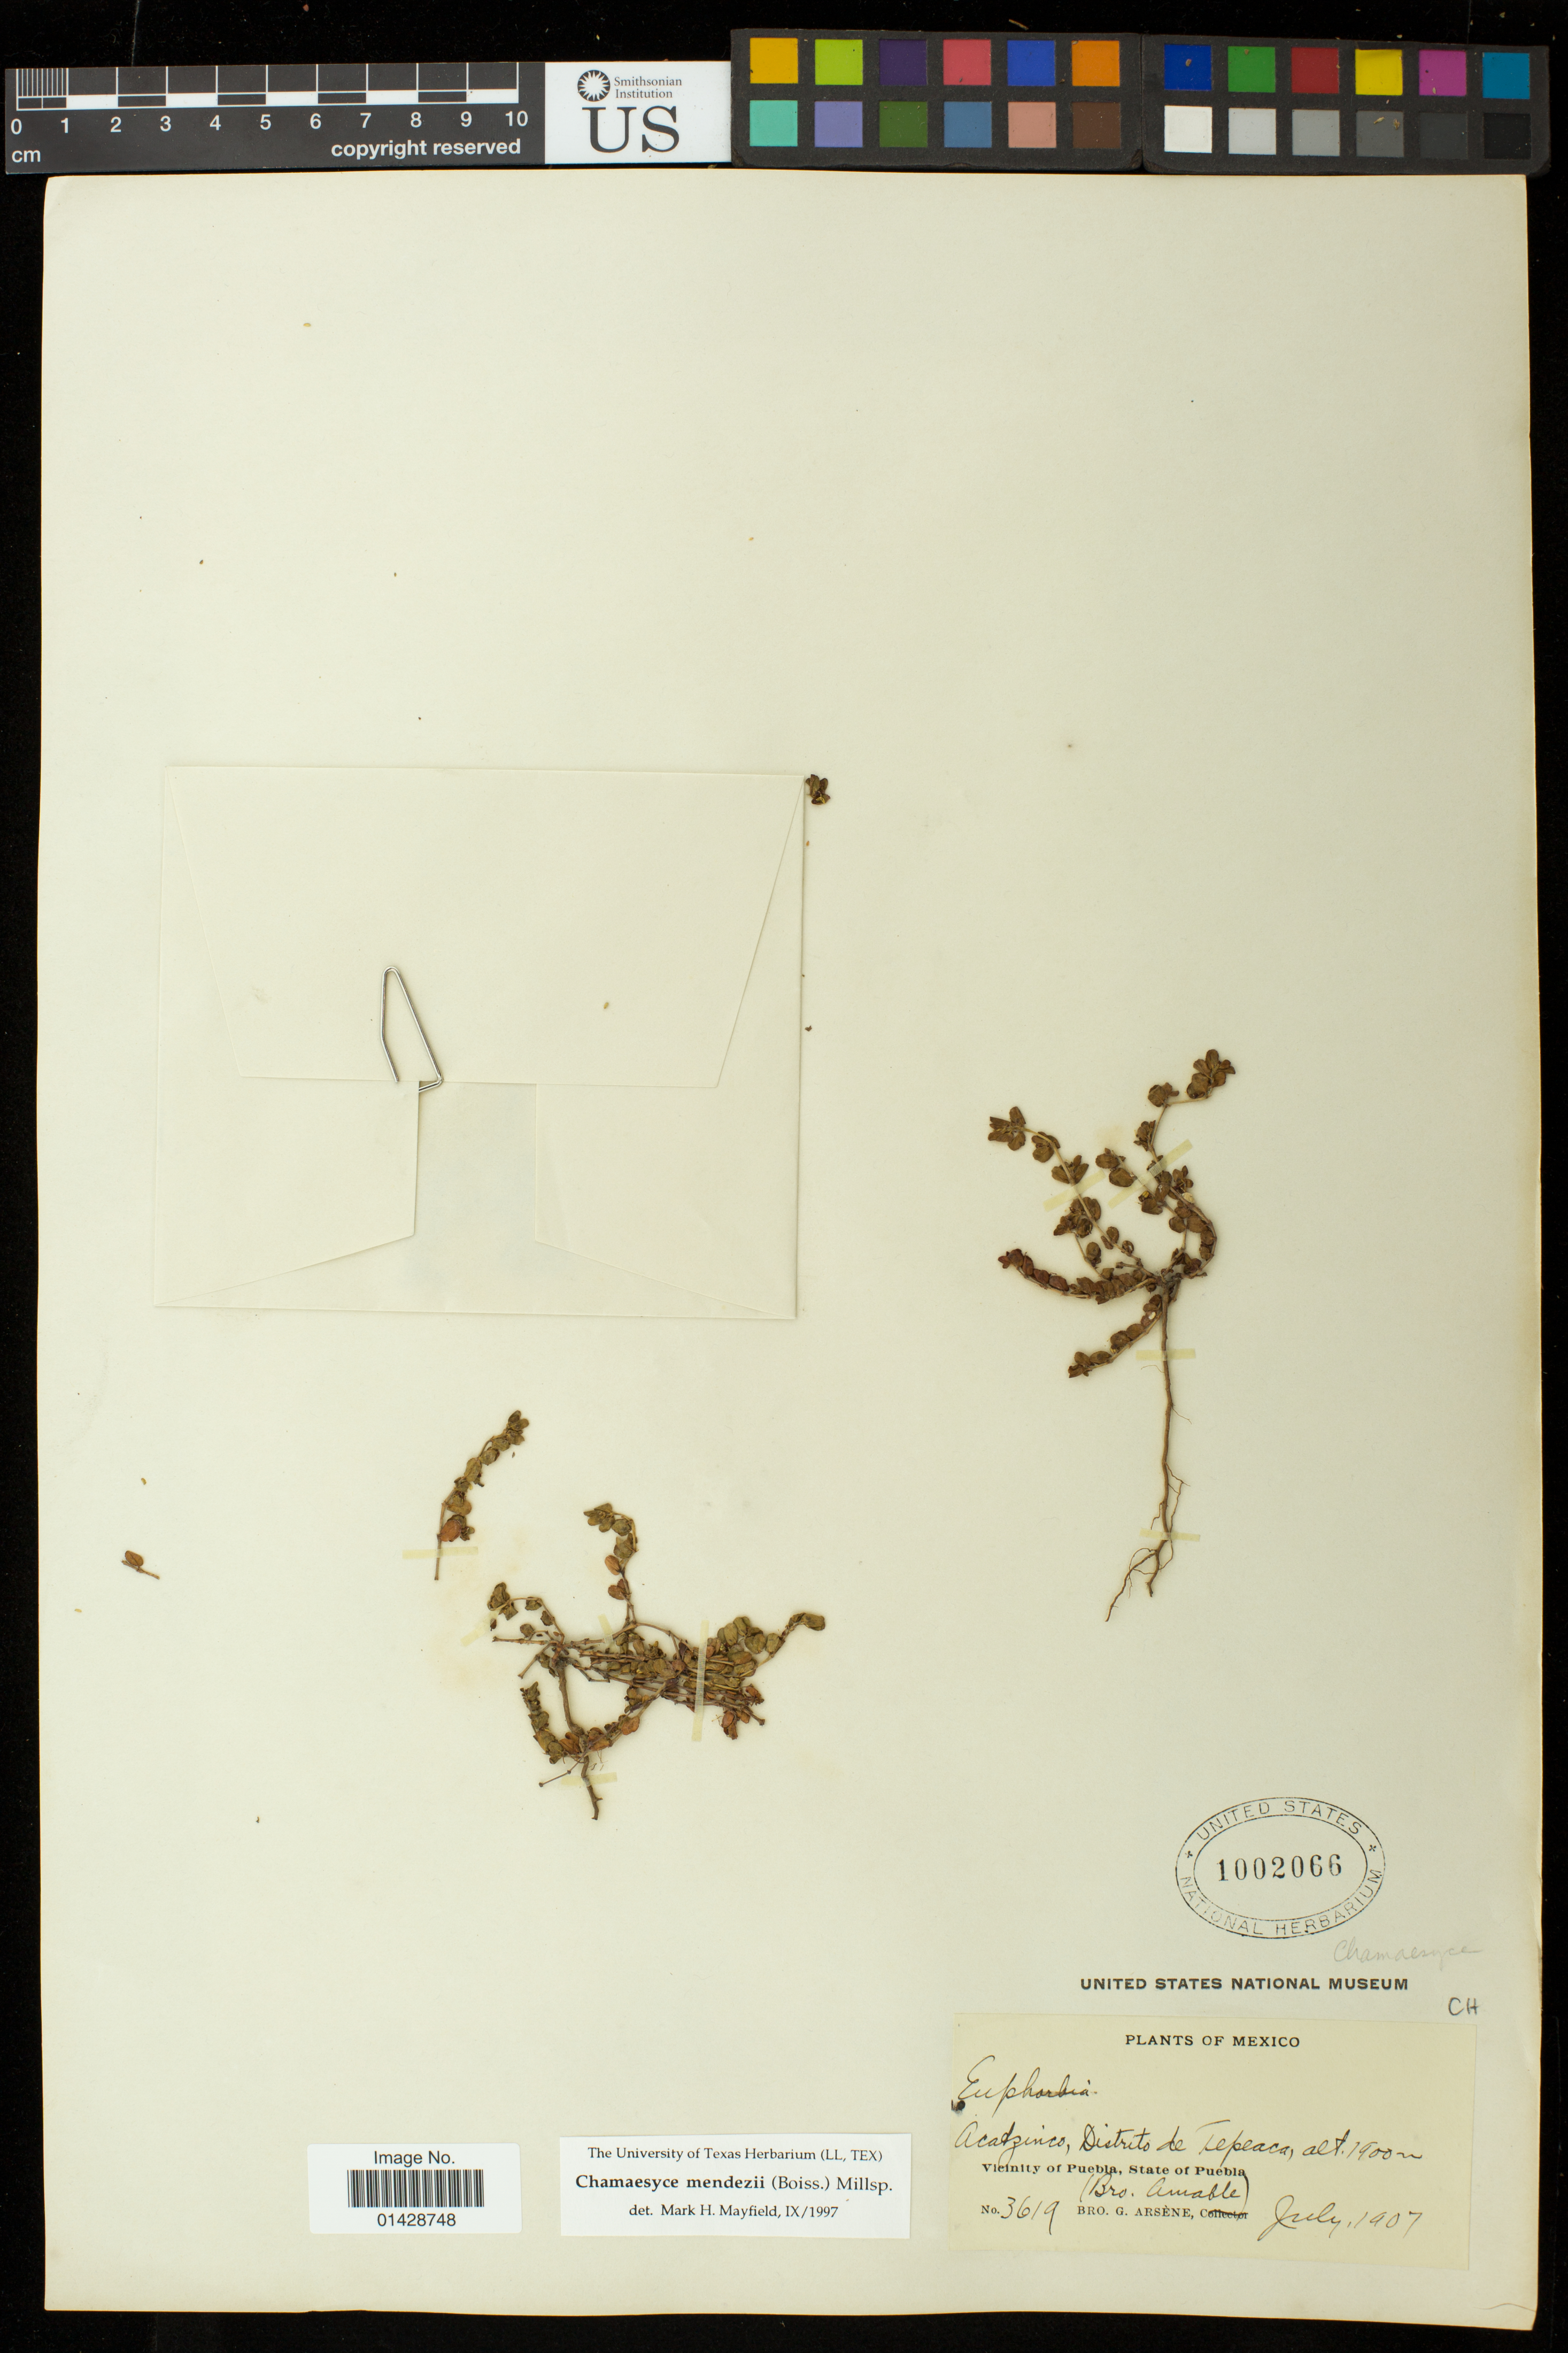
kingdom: Plantae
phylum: Tracheophyta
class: Magnoliopsida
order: Malpighiales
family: Euphorbiaceae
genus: Euphorbia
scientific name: Euphorbia mendezii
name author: Boiss.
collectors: B. Amable & Bro. G. Arsène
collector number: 3619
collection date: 1907-07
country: Mexico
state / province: Puebla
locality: Acatzinco, Distrito de Tepeaca; Vicinity of Puebla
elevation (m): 1900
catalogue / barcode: US 1002066